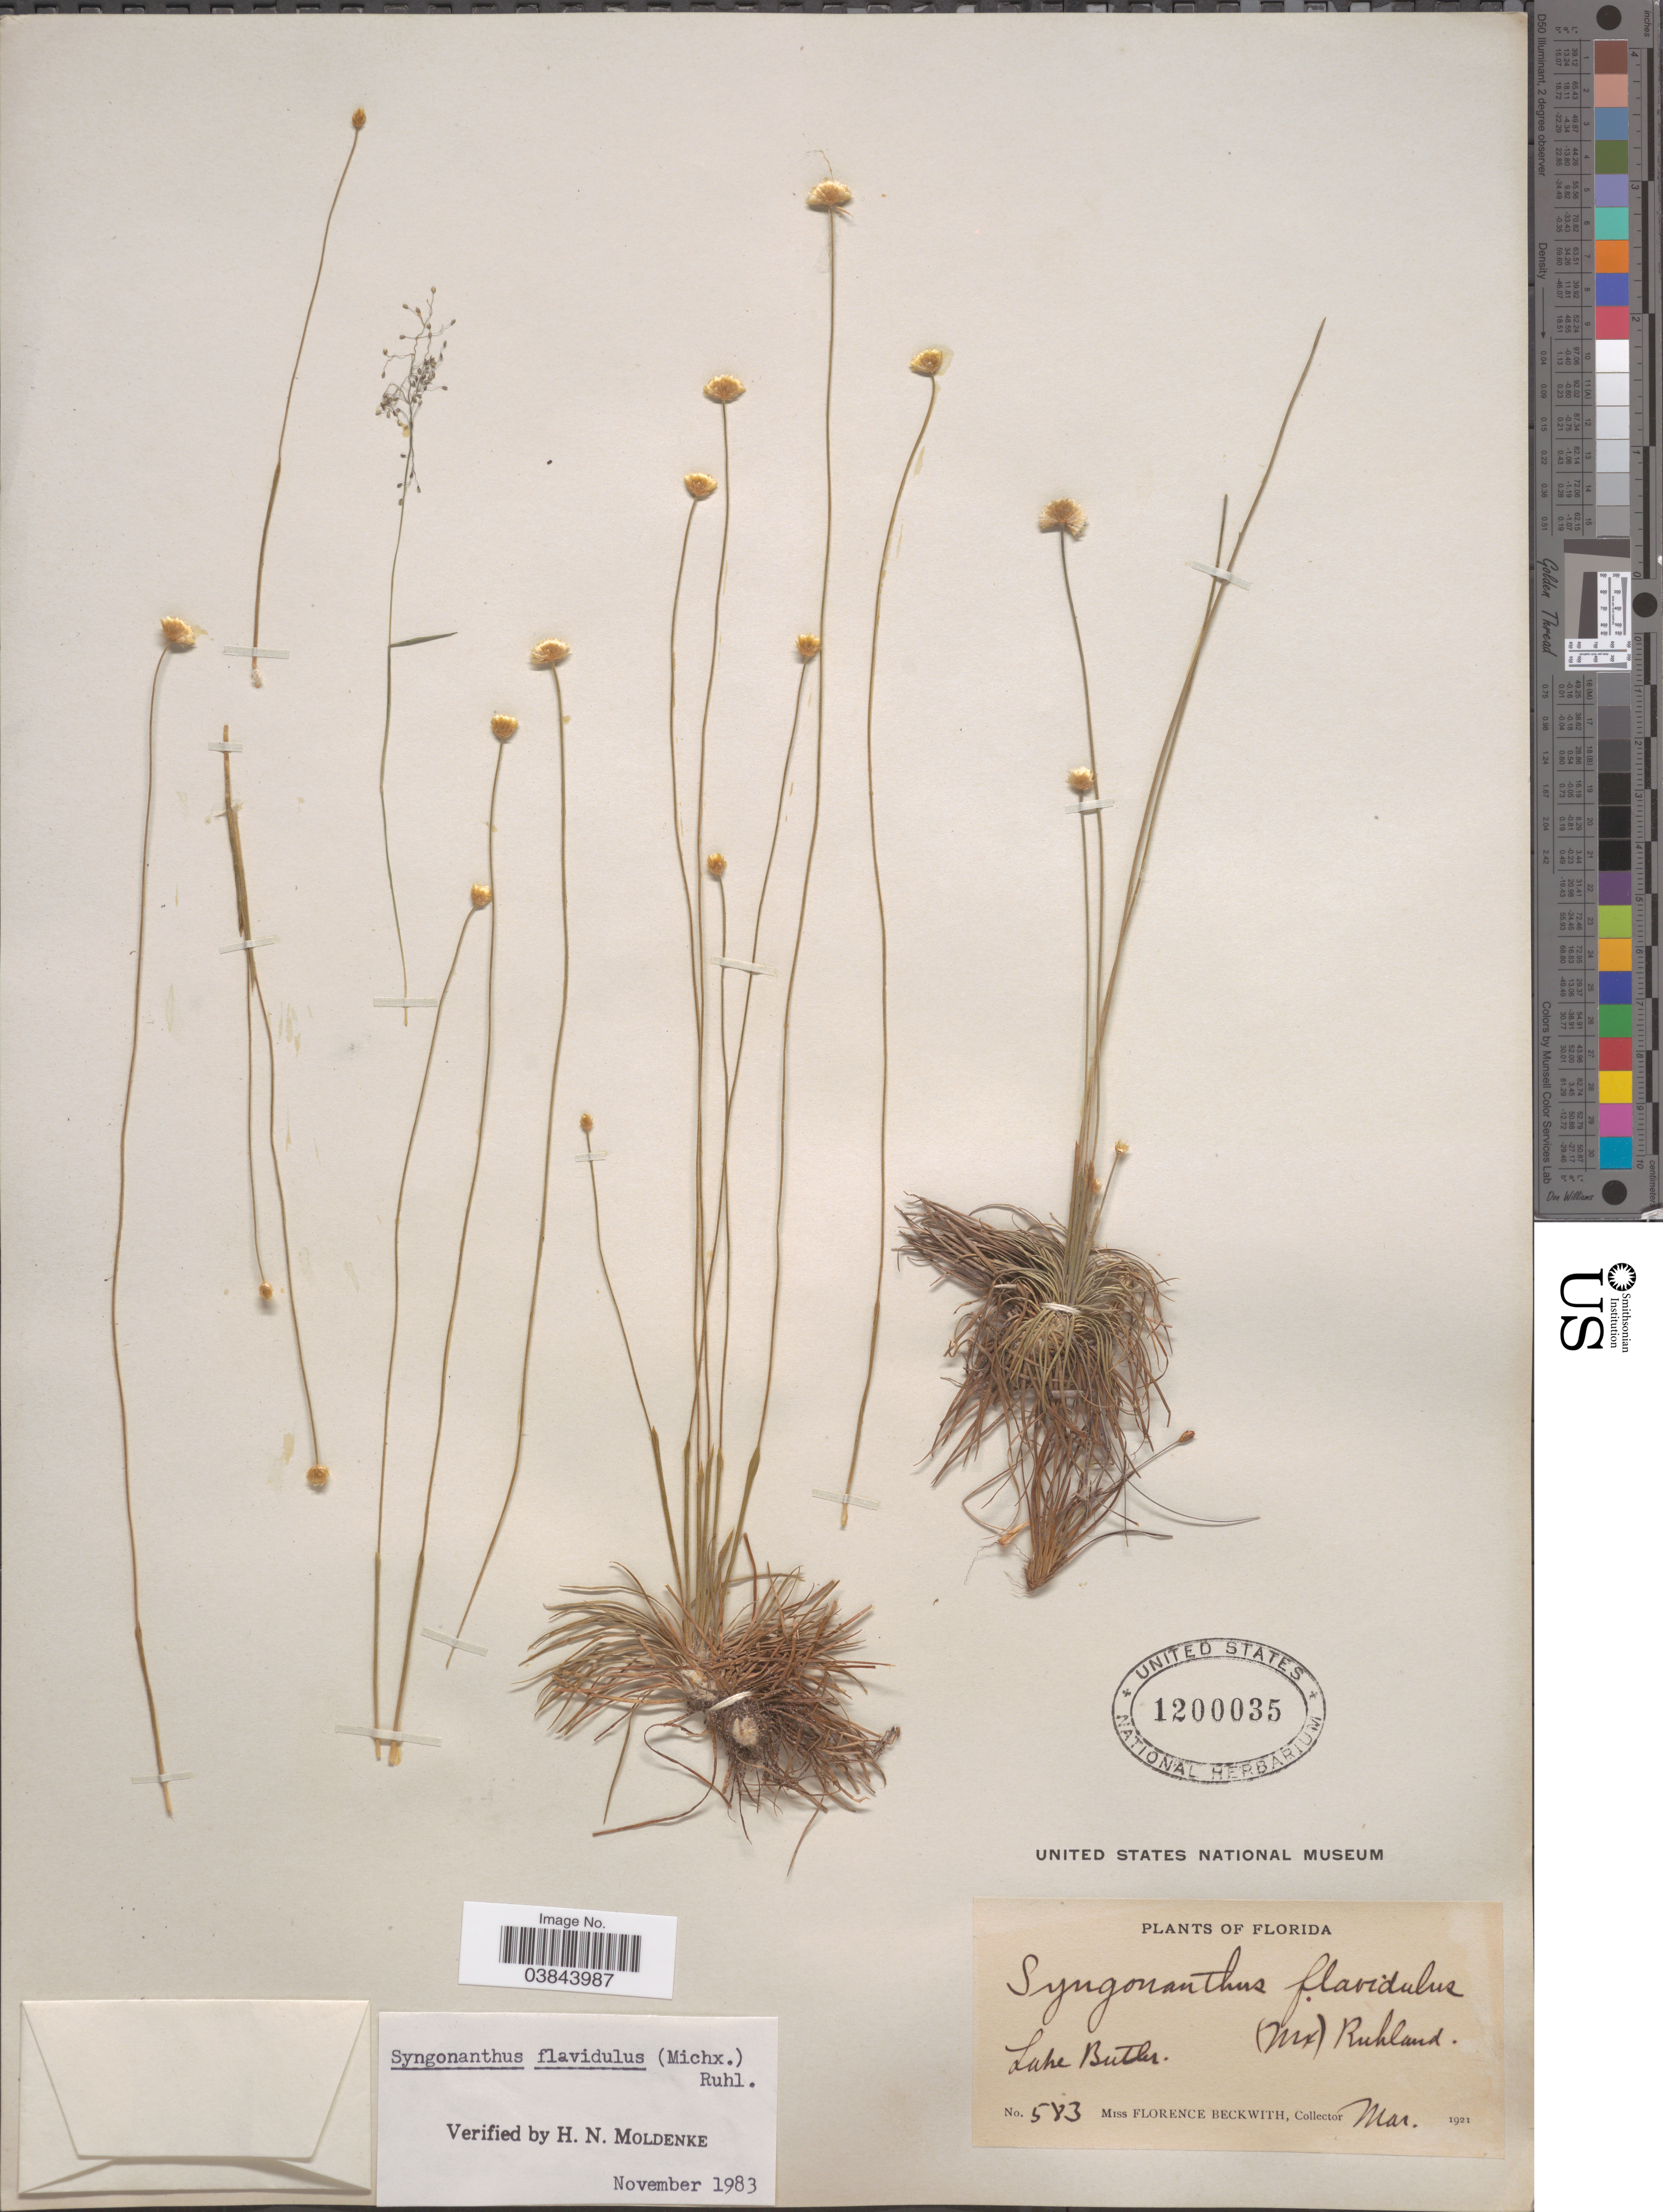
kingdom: Plantae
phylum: Tracheophyta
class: Liliopsida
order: Poales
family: Eriocaulaceae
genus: Syngonanthus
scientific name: Syngonanthus flavidulus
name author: (Michx.) Ruhland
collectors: F. Beckwith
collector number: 583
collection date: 1921-03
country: United States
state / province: Florida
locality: Lake Butler.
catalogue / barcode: US 1200035